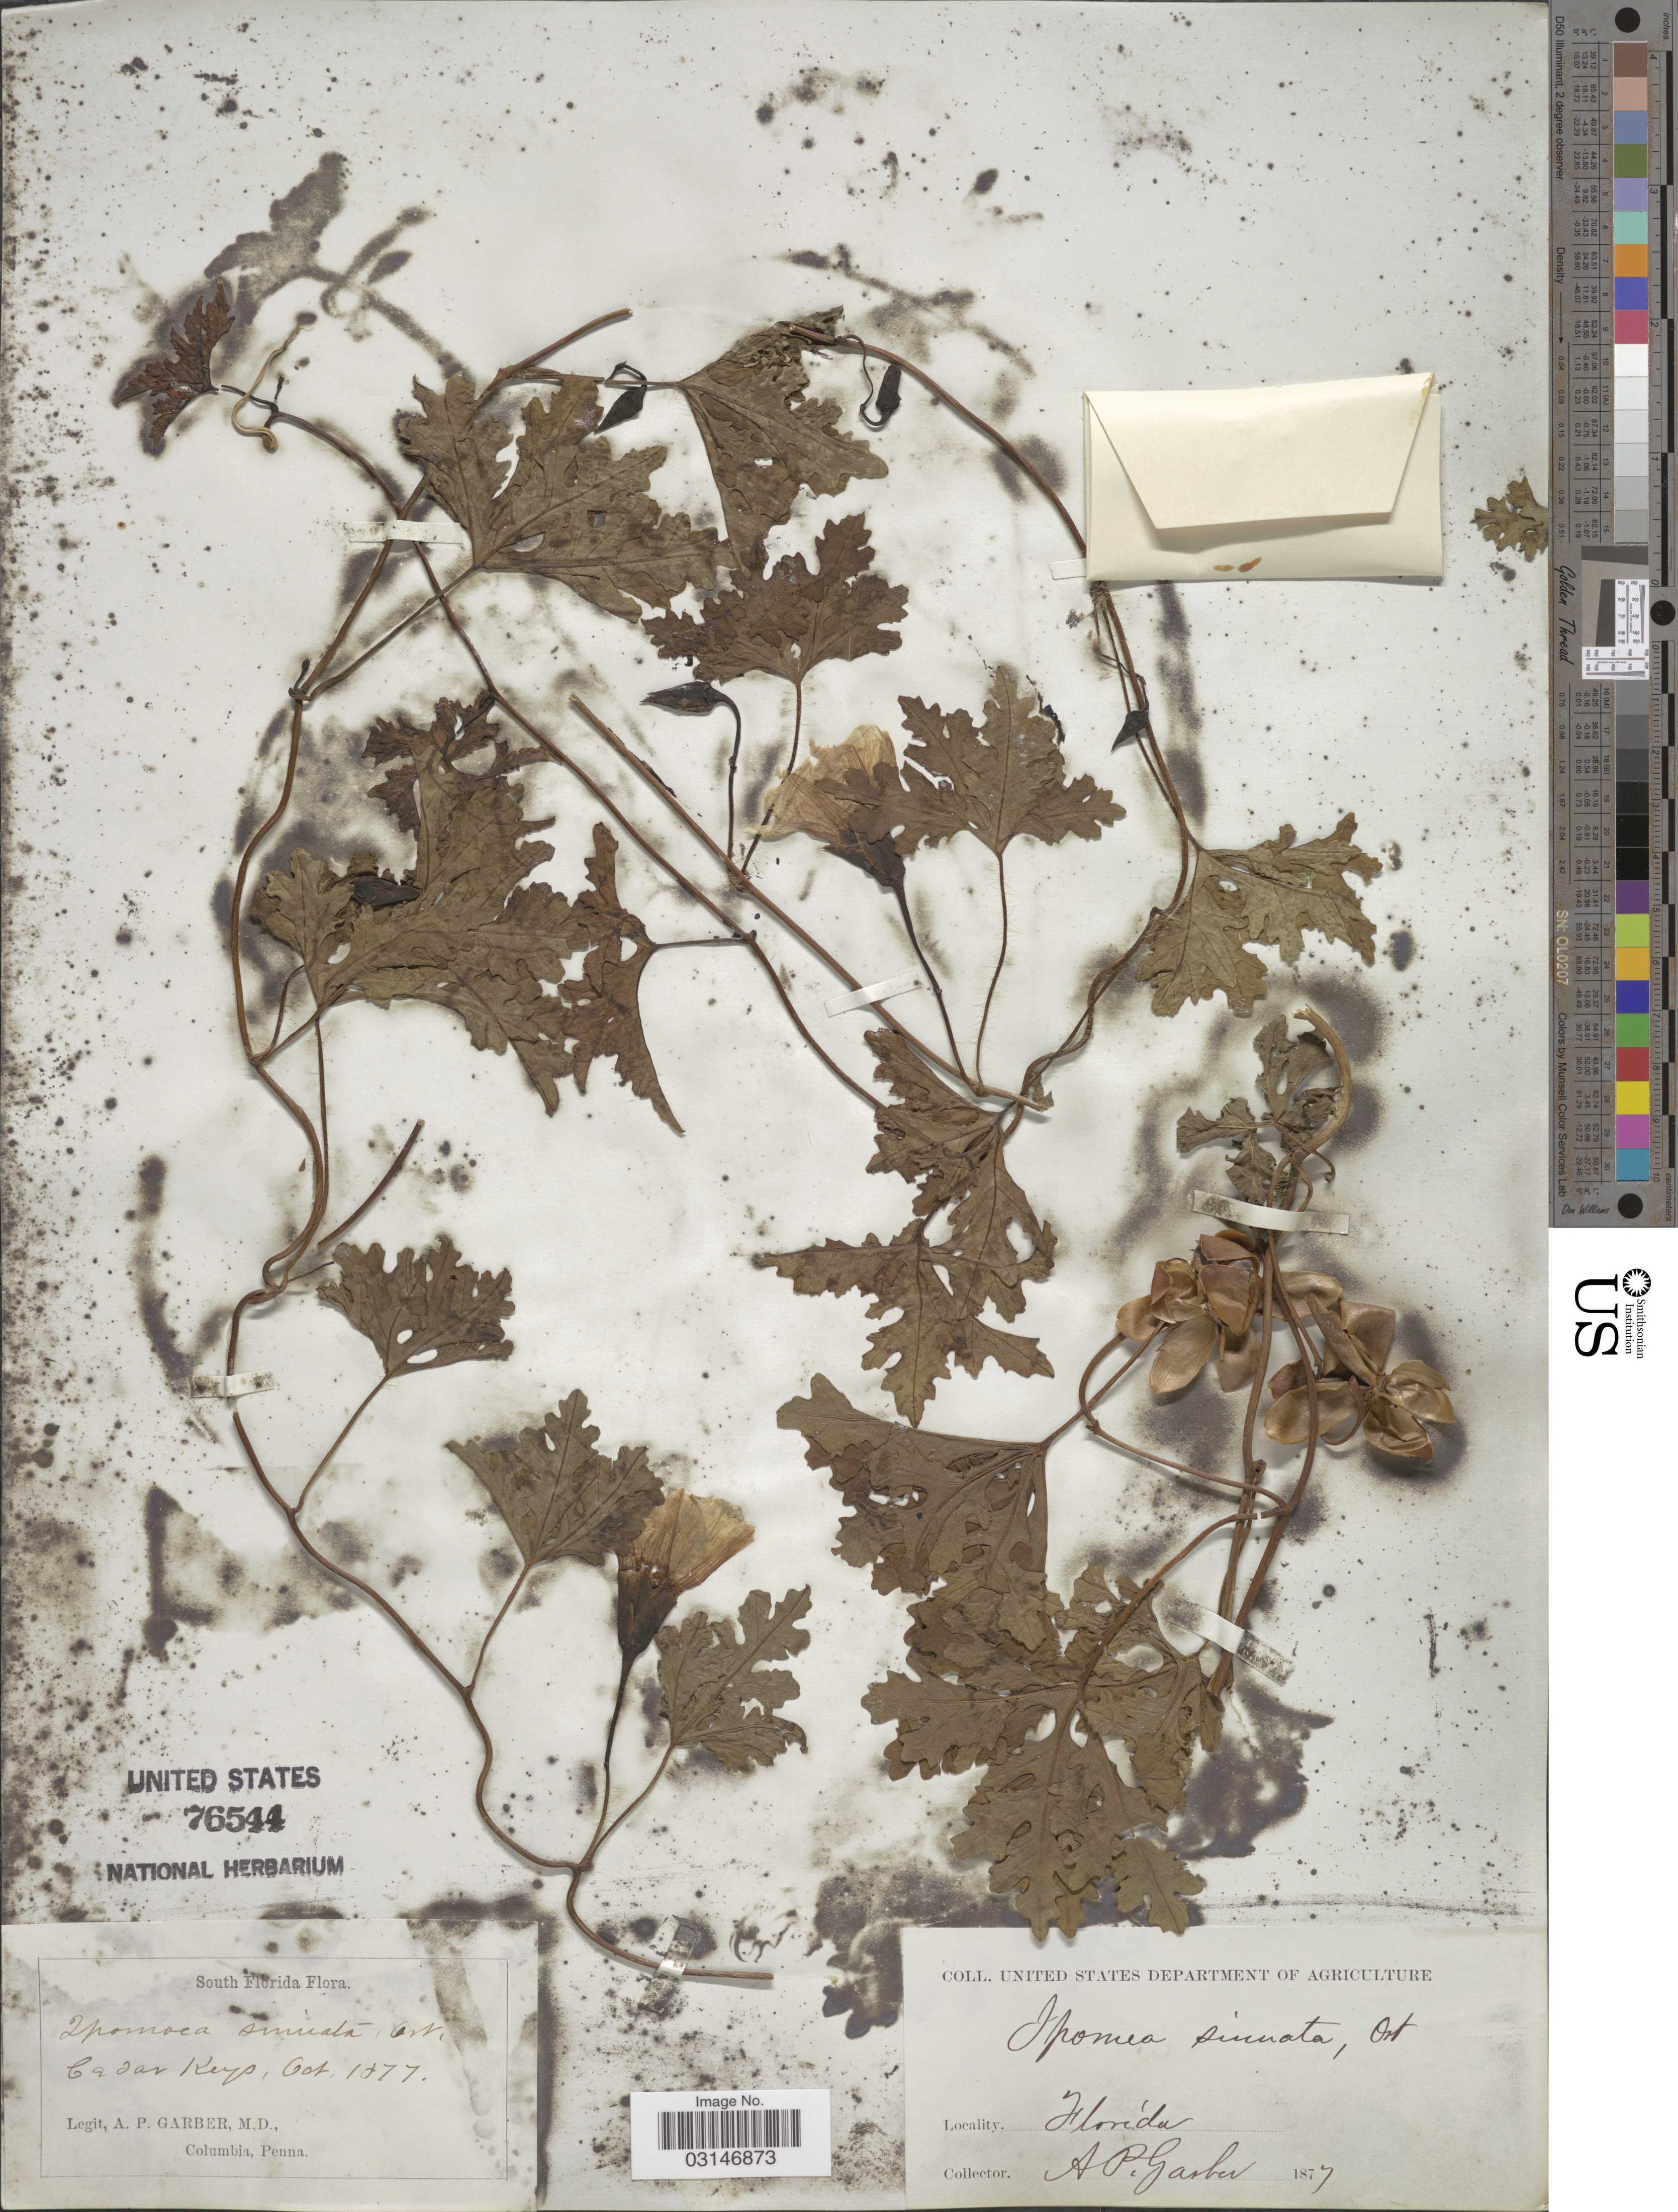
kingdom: Plantae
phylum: Tracheophyta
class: Magnoliopsida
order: Solanales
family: Convolvulaceae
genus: Distimake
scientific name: Distimake dissectus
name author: (Jacq.) A. R. Simões & Staples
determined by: Strong, Mark T., (BOT), Smithsonian Institution - National Museum of Natural History (UNITED STATES)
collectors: A. P. Garber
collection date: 1877-10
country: United States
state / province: Florida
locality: South Florida, Cedar Keys.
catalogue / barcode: US 76544